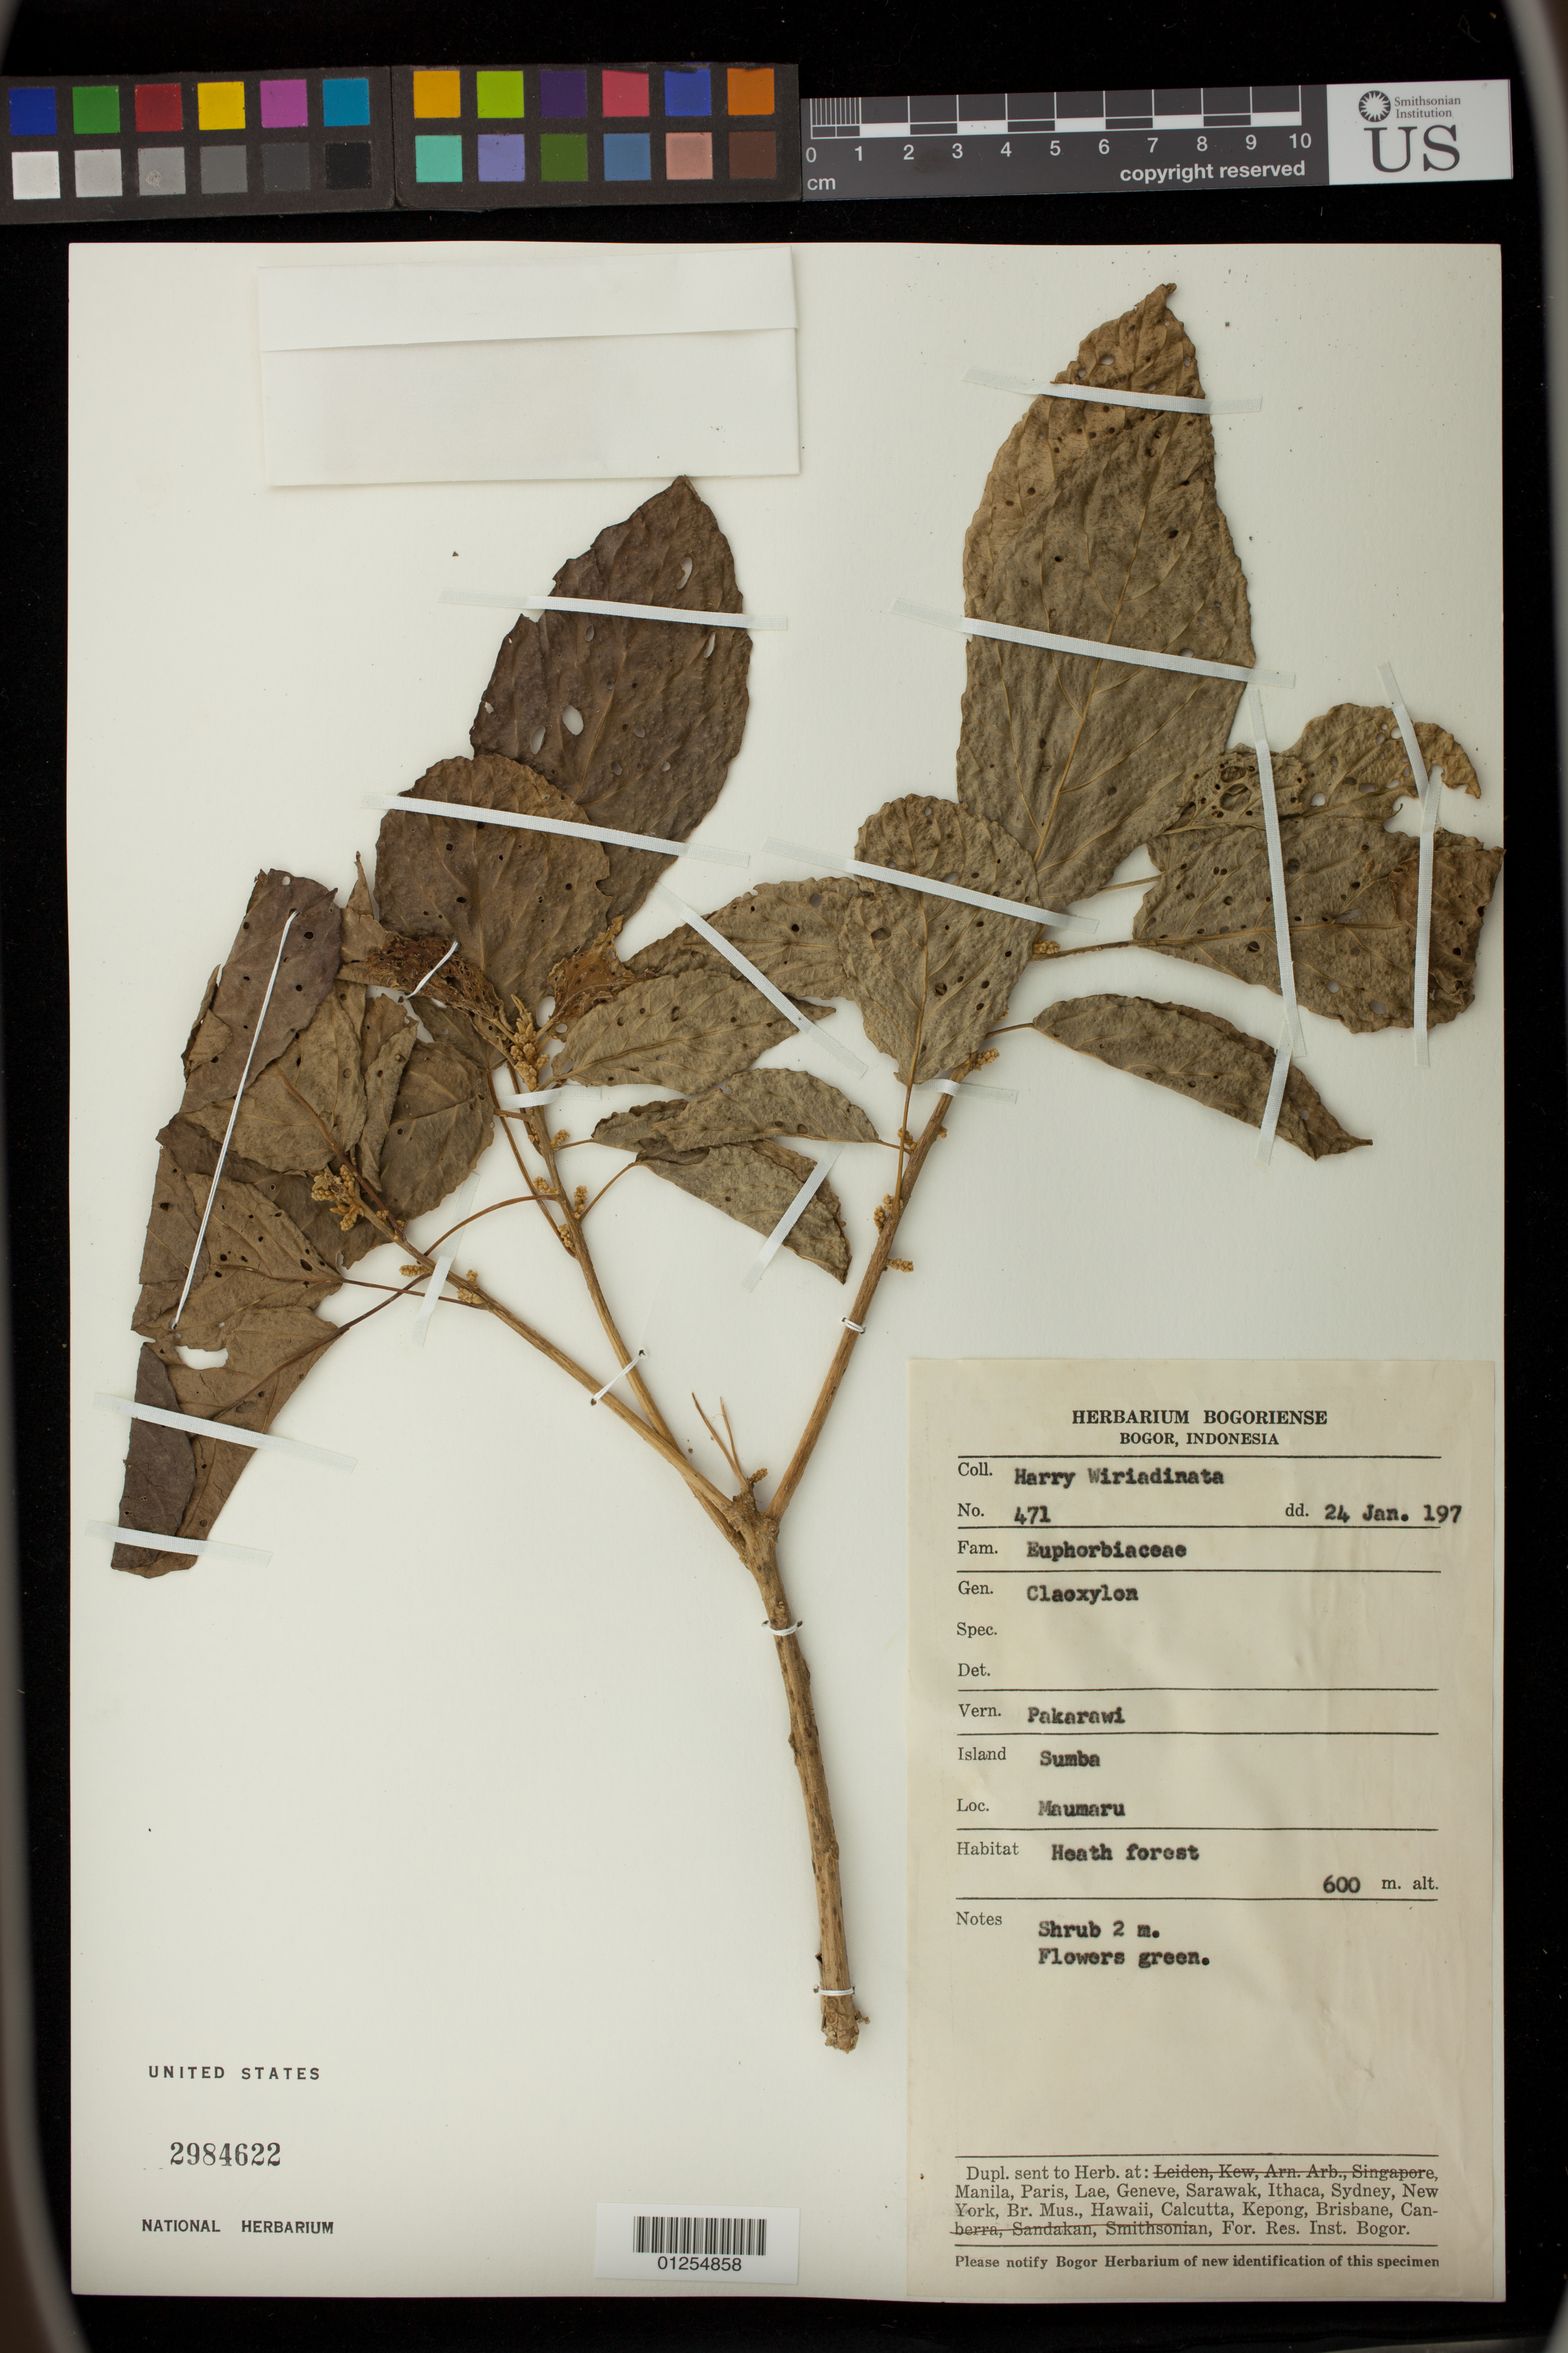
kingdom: Plantae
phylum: Tracheophyta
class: Magnoliopsida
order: Malpighiales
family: Euphorbiaceae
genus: Claoxylon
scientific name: Claoxylon sp.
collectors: H. Wiriadinata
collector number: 471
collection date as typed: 197--01-24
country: Indonesia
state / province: Nusa Tenggara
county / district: Nusa Tenggara Timur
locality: Sumba,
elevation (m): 600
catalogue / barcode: US 2984622